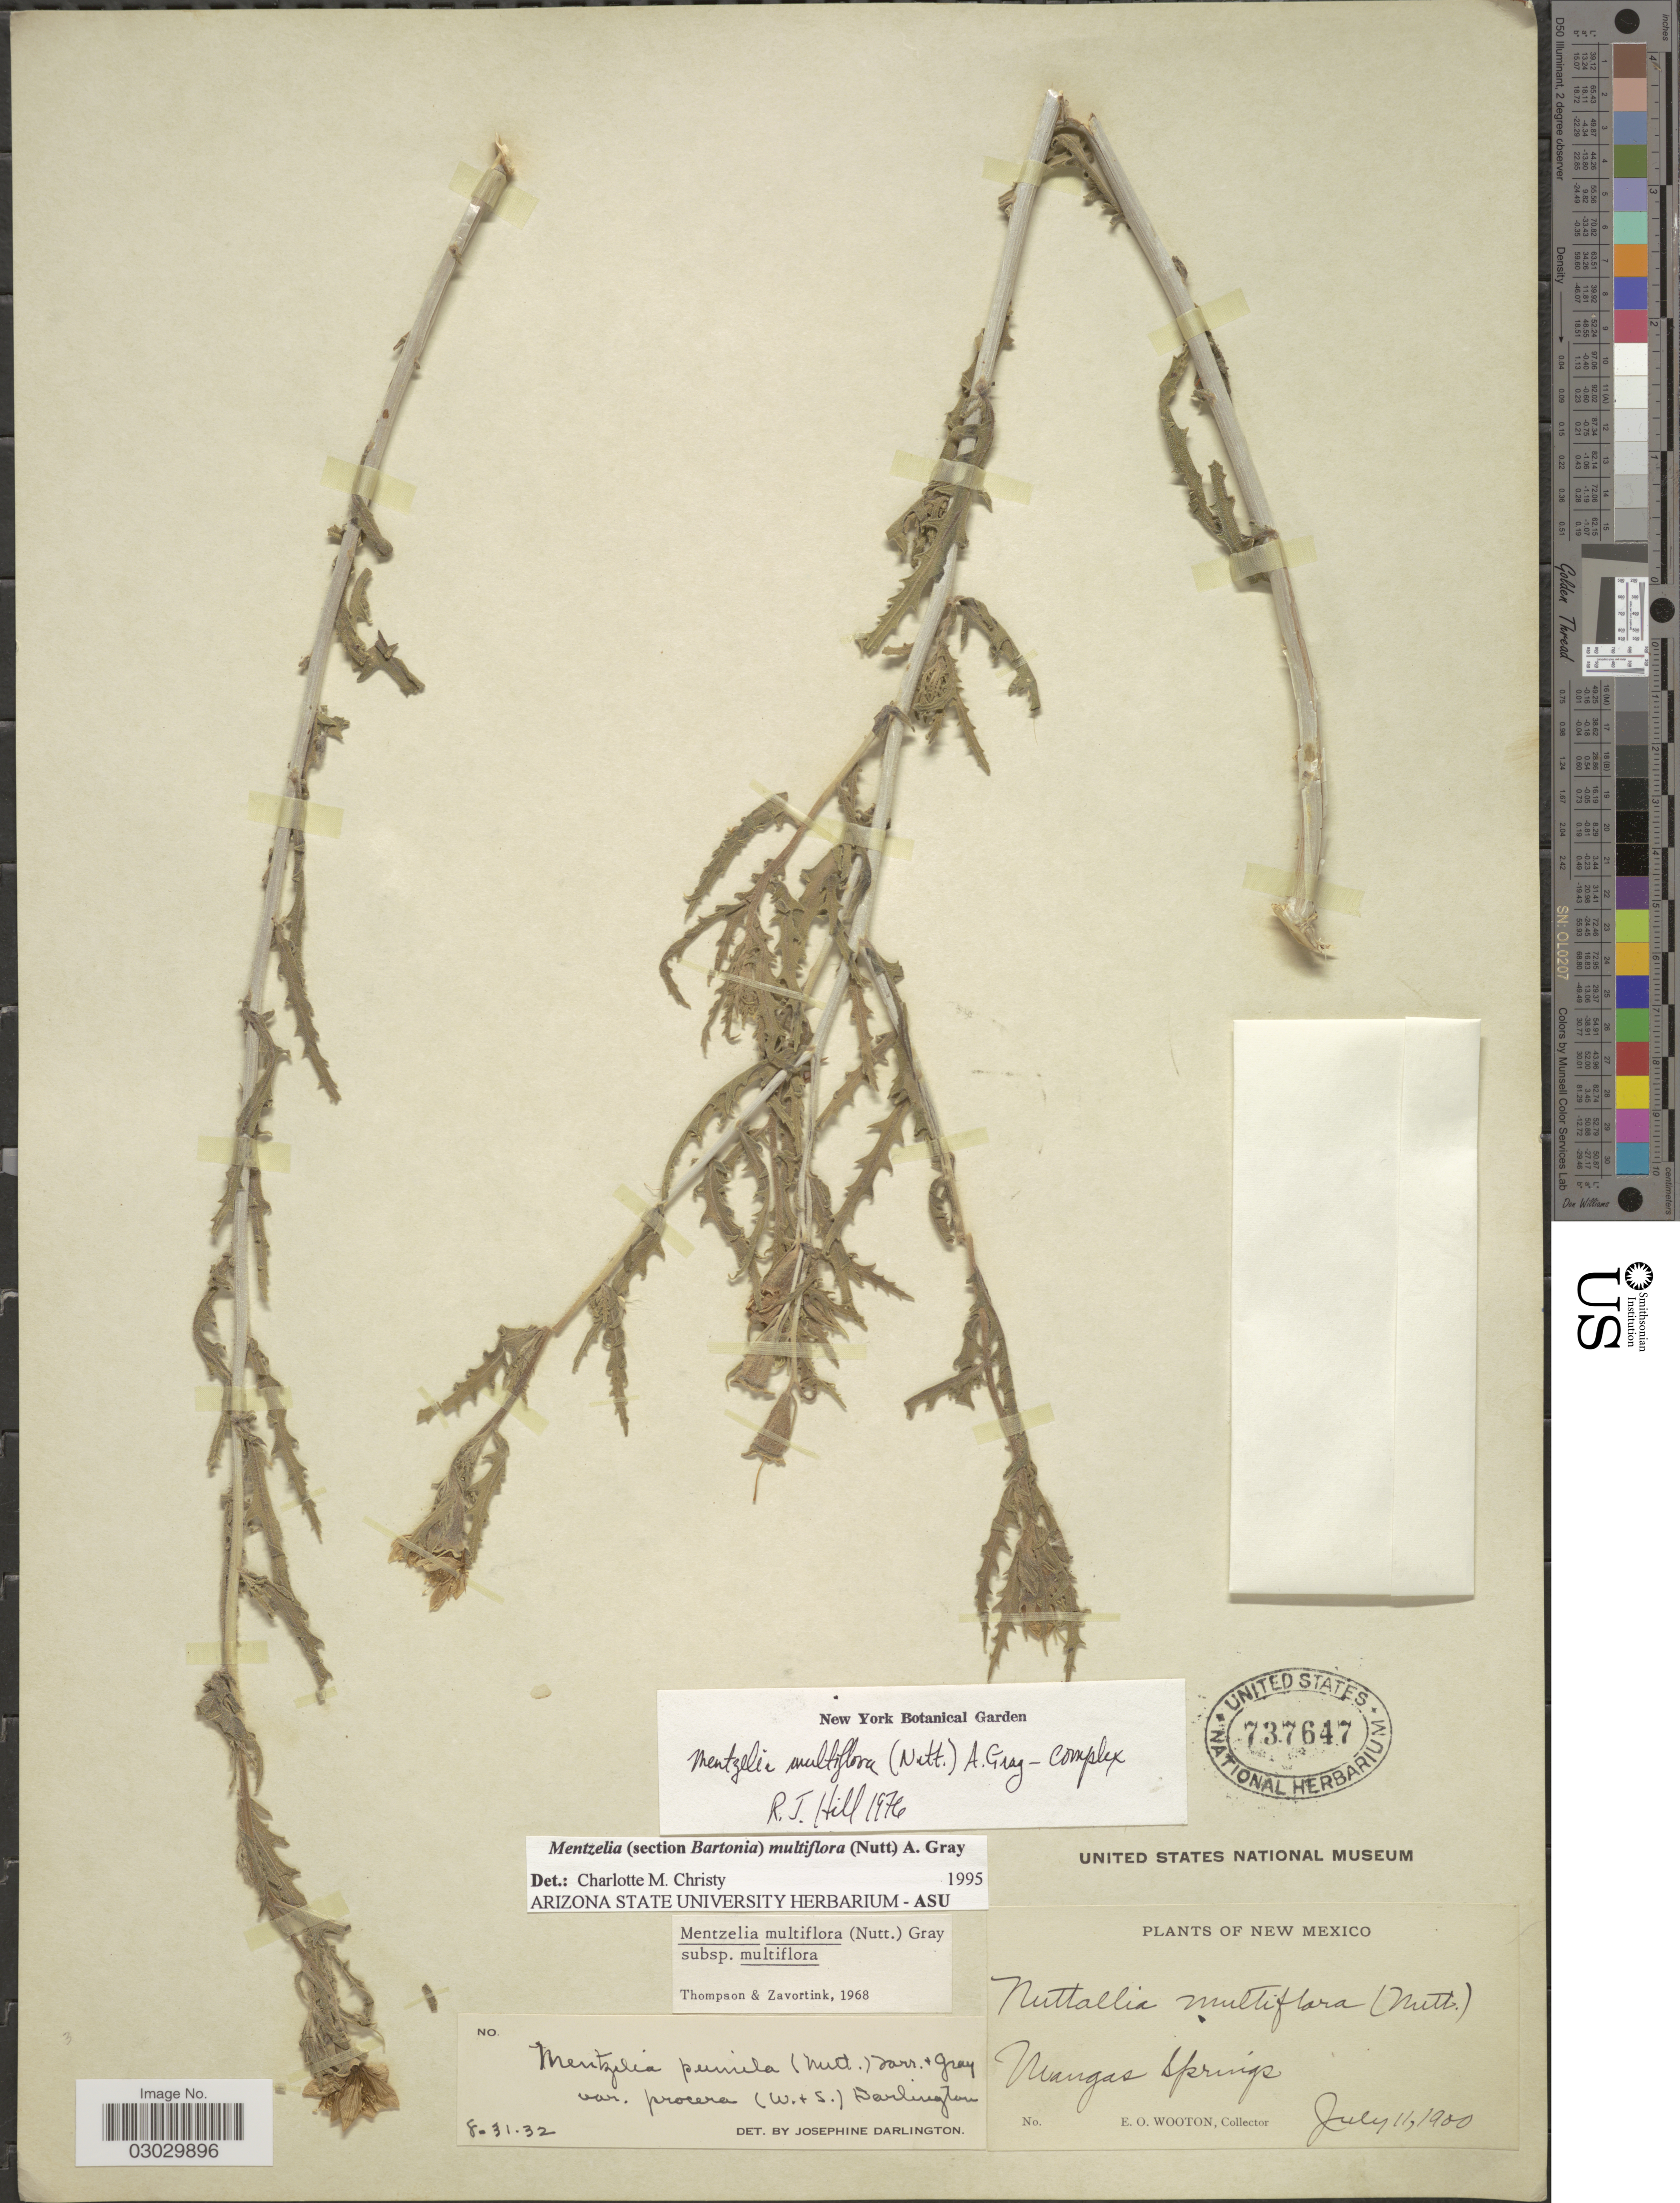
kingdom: Plantae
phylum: Tracheophyta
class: Magnoliopsida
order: Cornales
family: Loasaceae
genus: Mentzelia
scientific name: Mentzelia multiflora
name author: (Nutt.) A. Gray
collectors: E. O. Wooton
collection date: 1900-07-11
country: United States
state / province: New Mexico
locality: Mangas Springs.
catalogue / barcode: US 737647